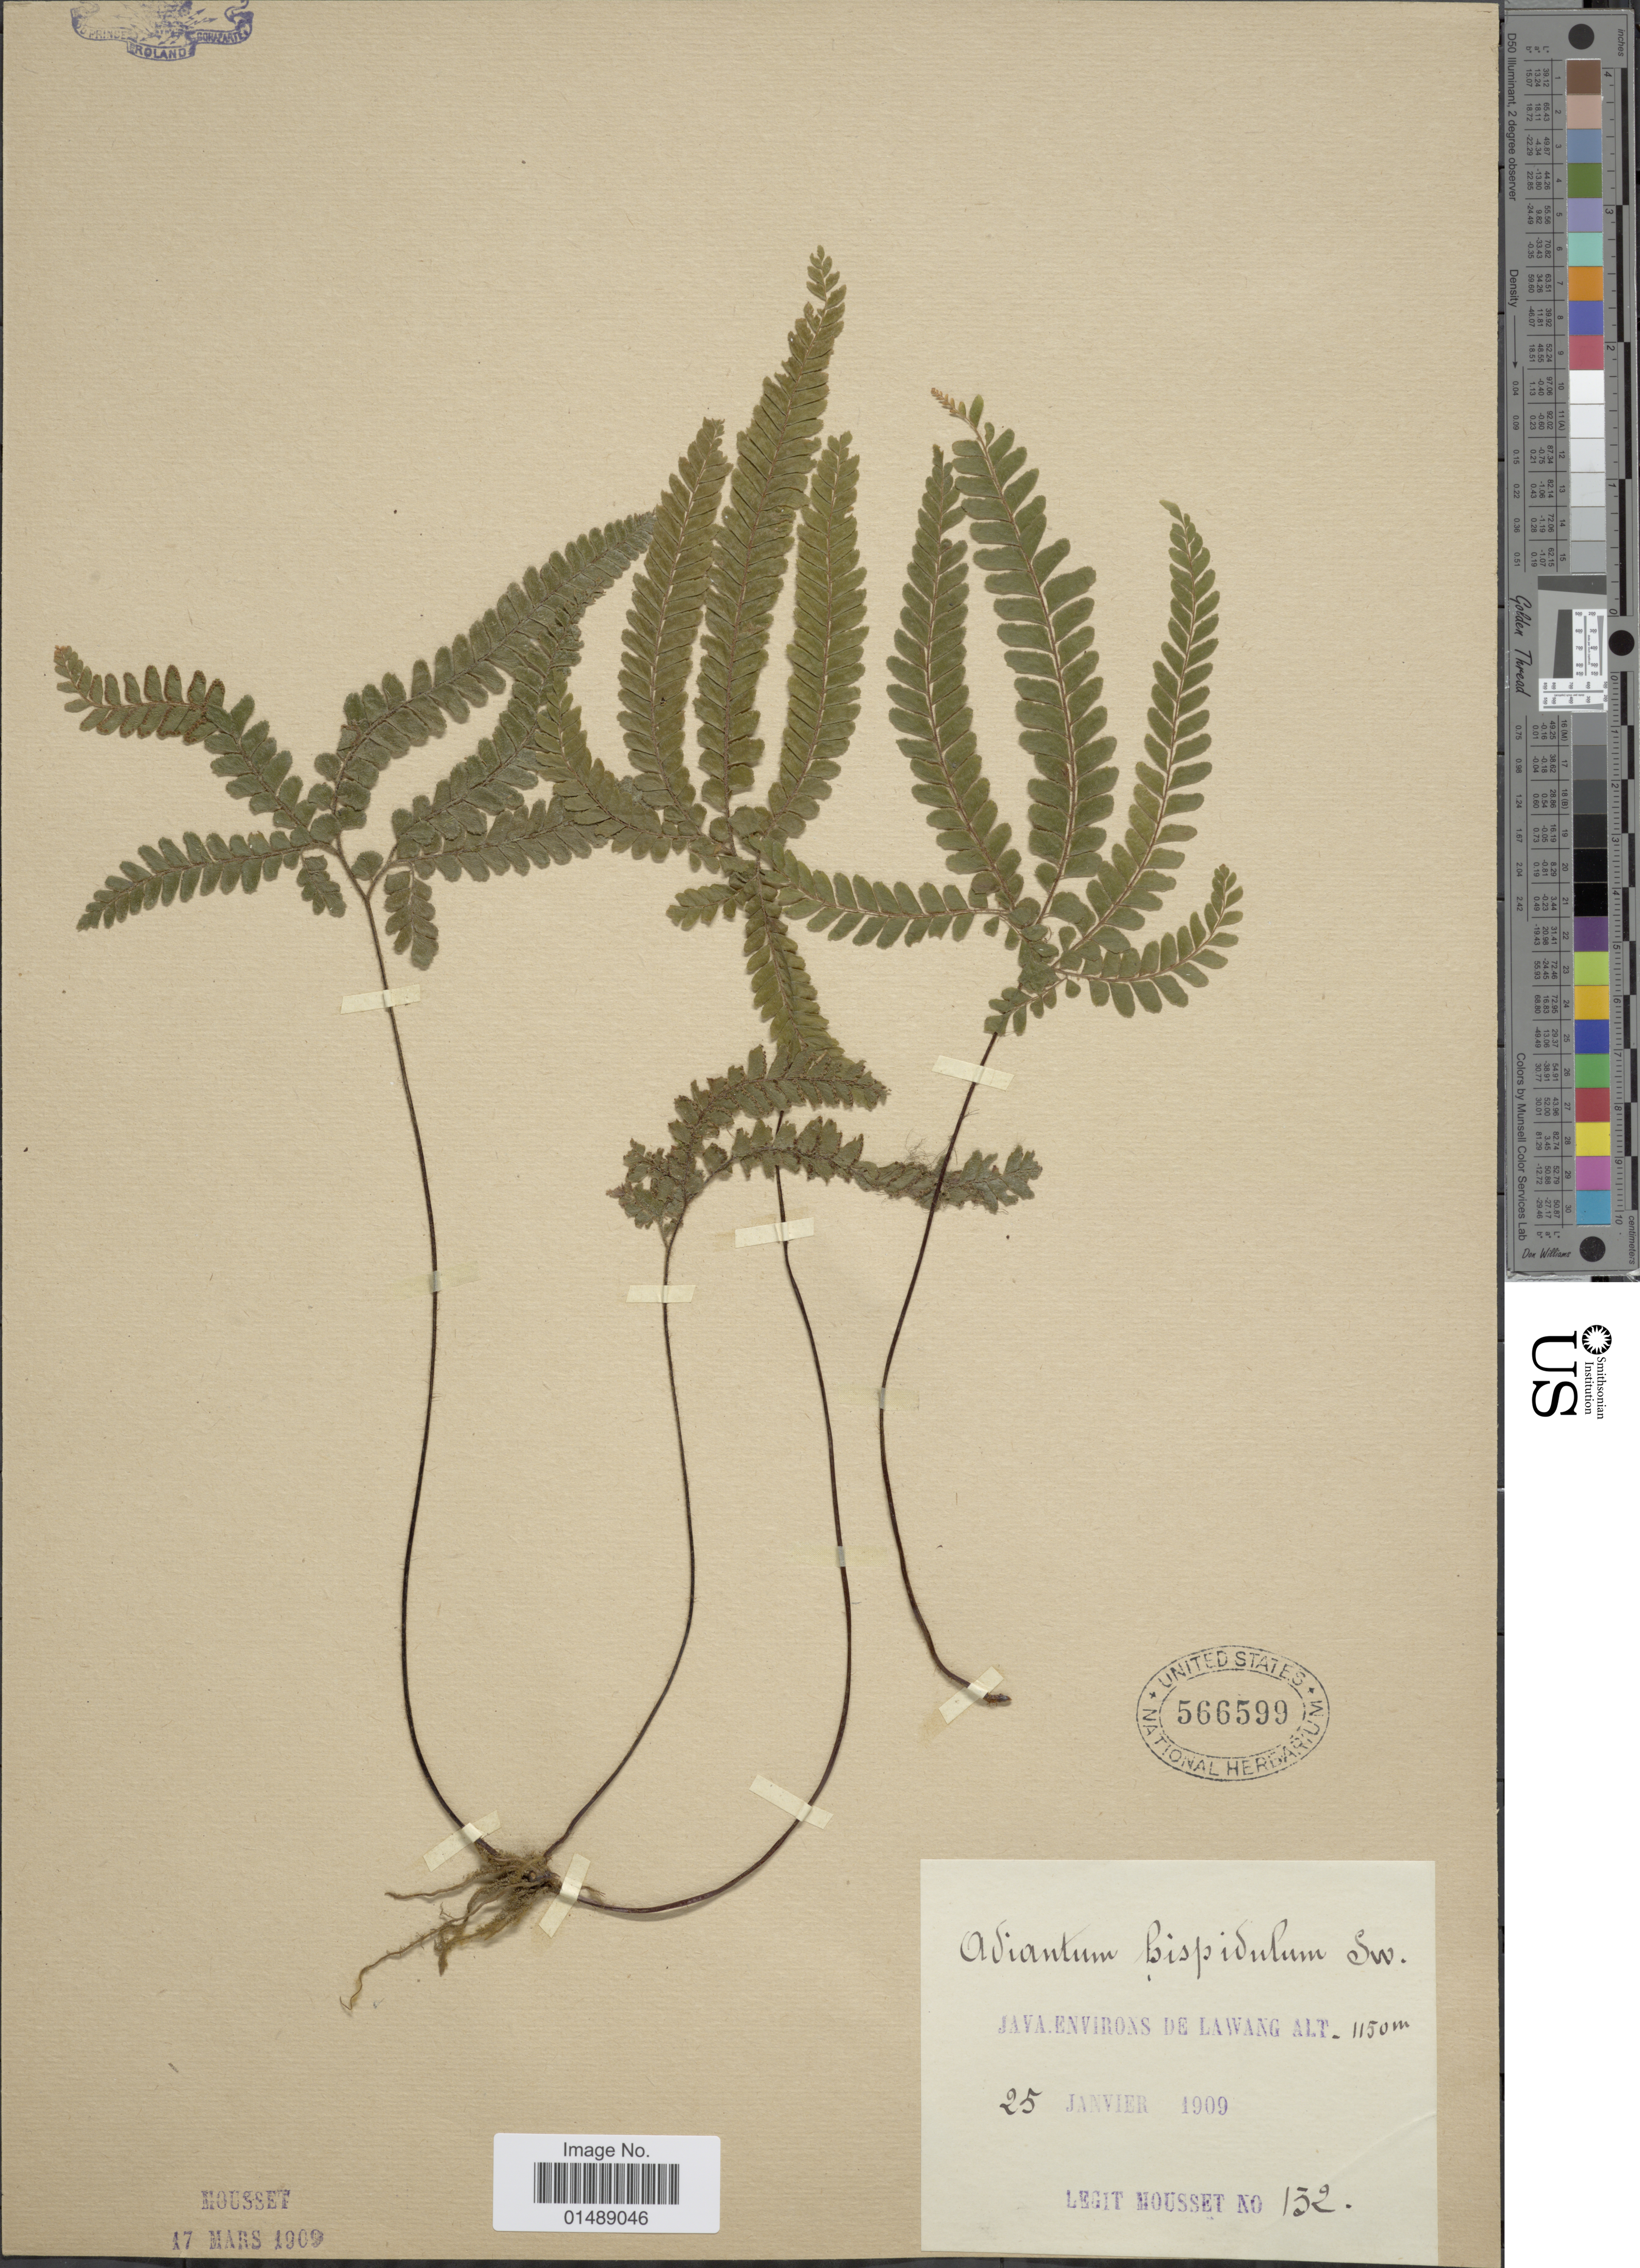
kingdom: Plantae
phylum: Tracheophyta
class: Polypodiopsida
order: Polypodiales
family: Pteridaceae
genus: Adiantum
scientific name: Adiantum hispidulum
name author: Sw.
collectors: Mousset, --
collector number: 132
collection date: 1909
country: Indonesia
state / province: Java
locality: Java. Environs de Lawang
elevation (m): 1150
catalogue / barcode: US 566599